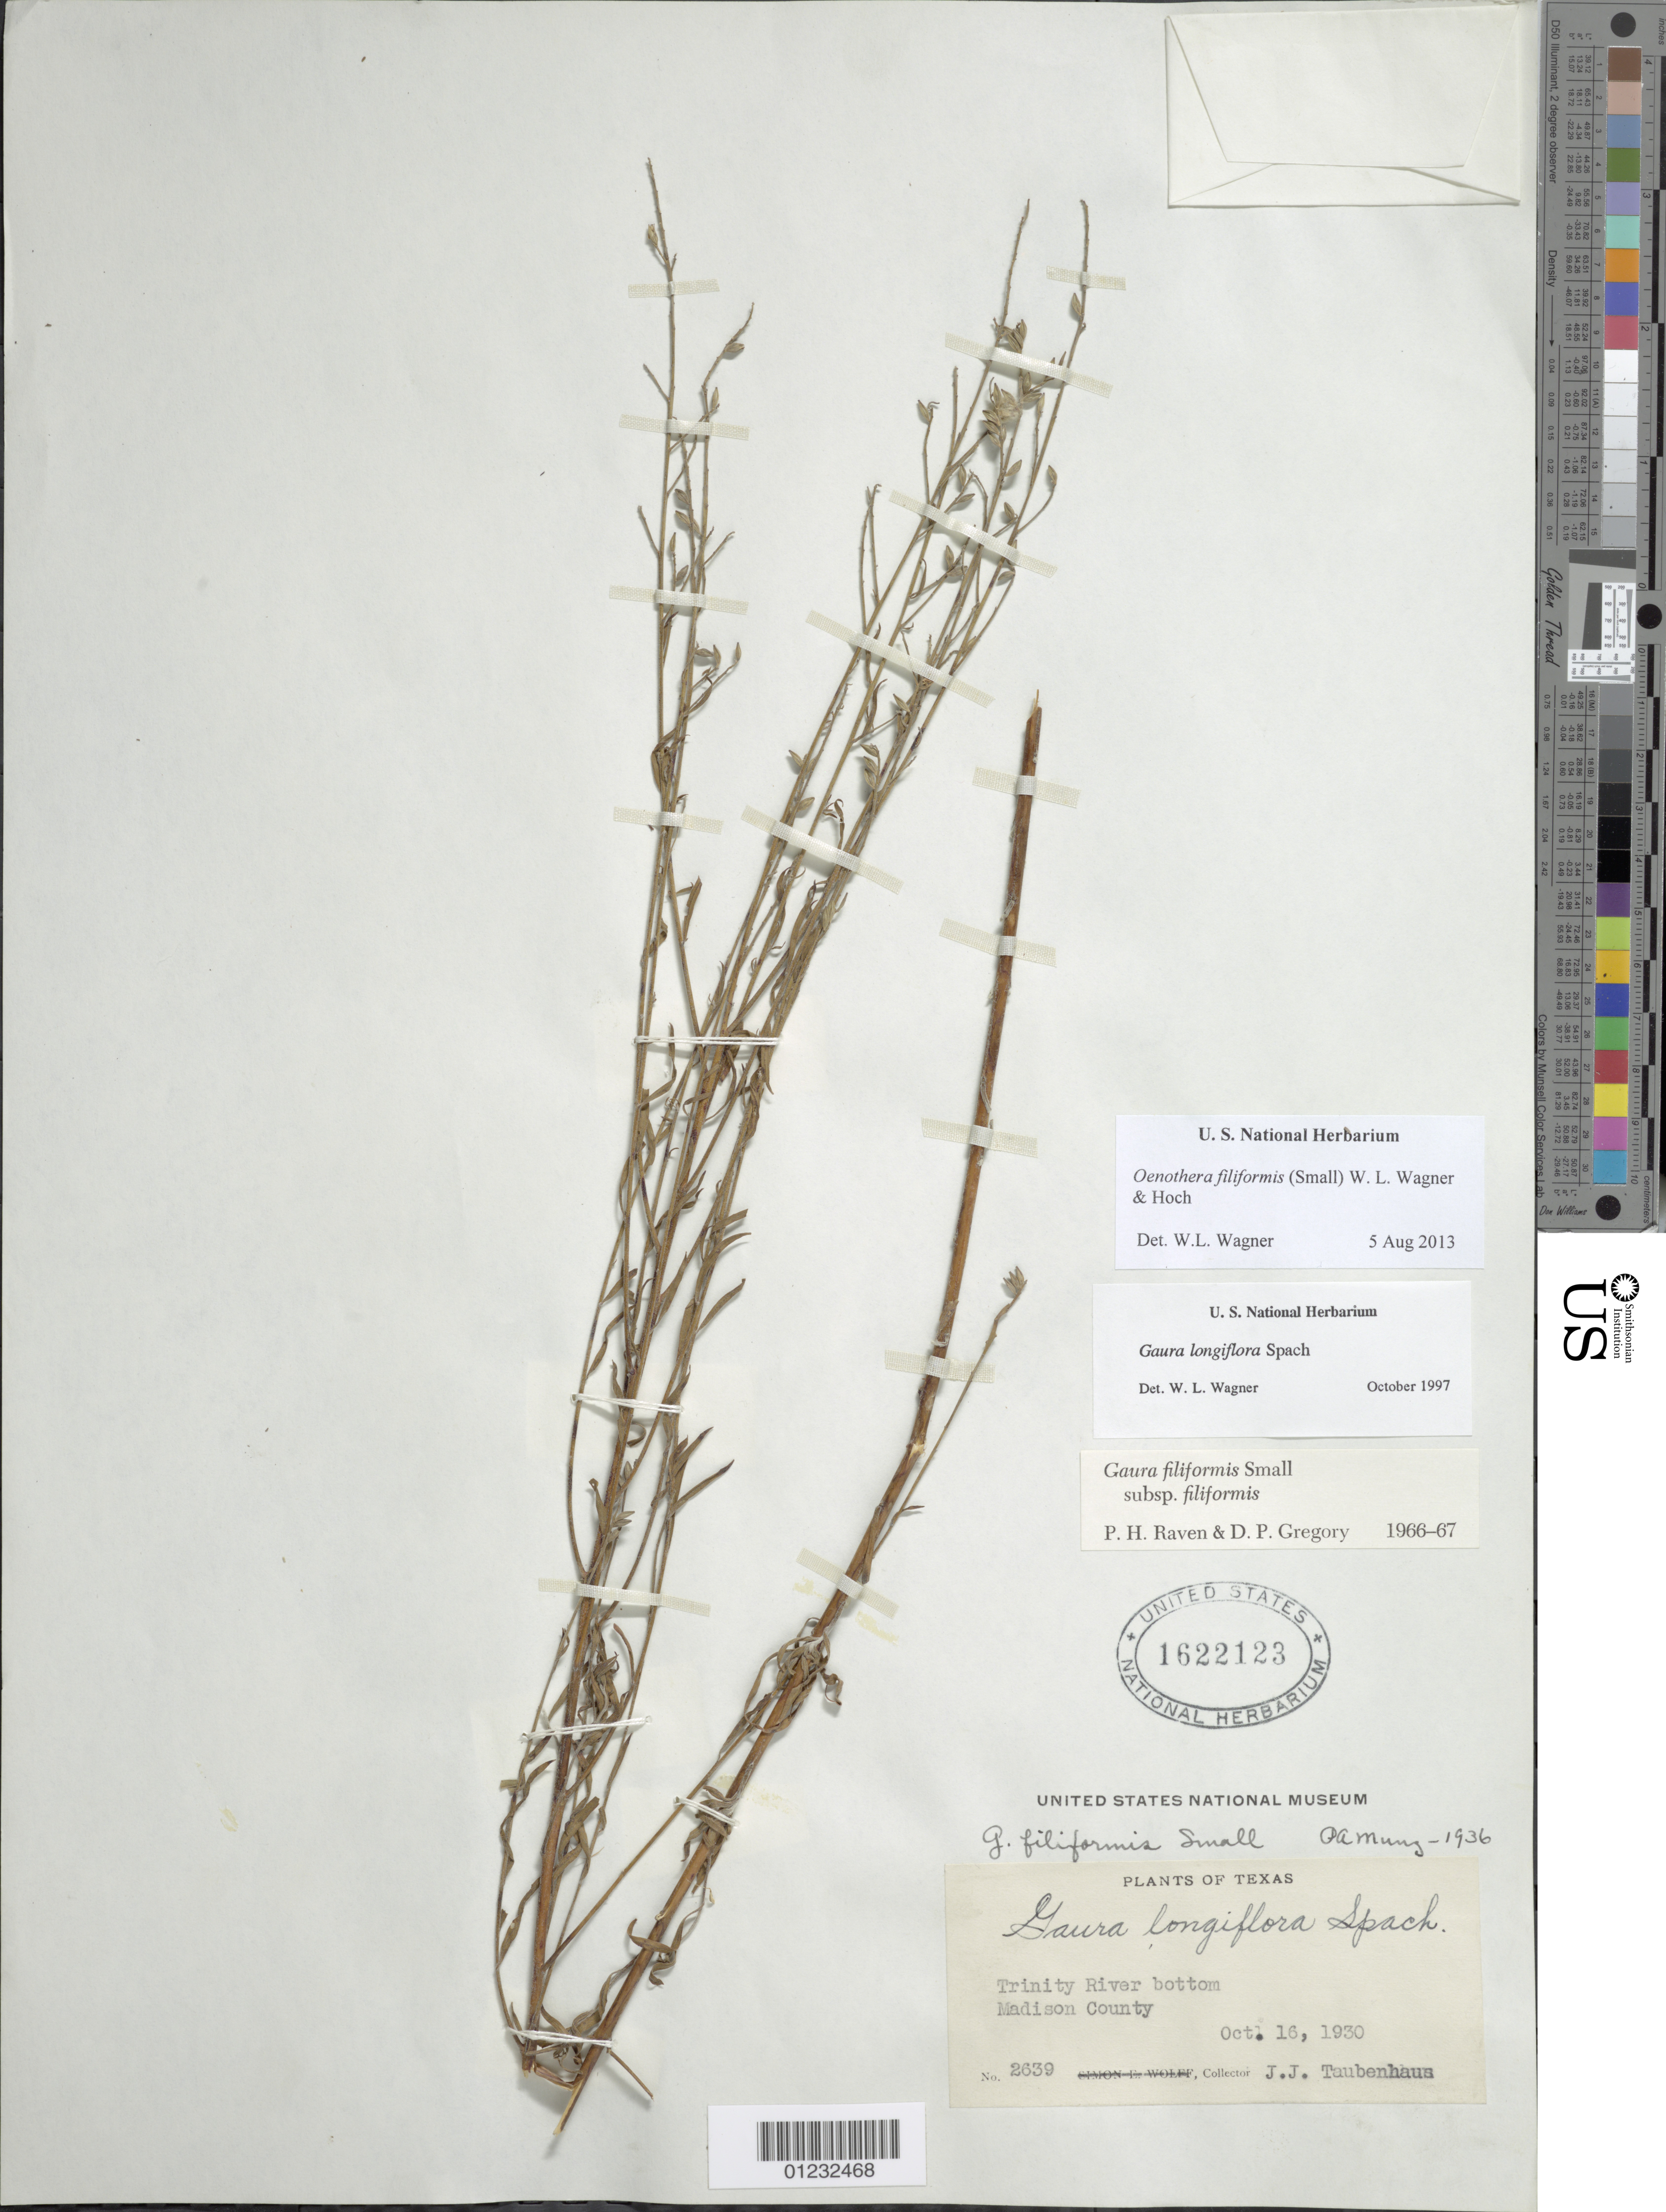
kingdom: Plantae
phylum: Tracheophyta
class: Magnoliopsida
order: Myrtales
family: Onagraceae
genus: Oenothera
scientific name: Oenothera filiformis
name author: (Small) W.L. Wagner & Hoch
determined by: Wagner, W. L., (BOT), Smithsonian Institution - National Museum of Natural History (UNITED STATES)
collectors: E. Reed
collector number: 2639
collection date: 1930-10-16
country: United States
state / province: Texas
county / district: Madison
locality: Trinity River bottom.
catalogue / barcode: US 1622123